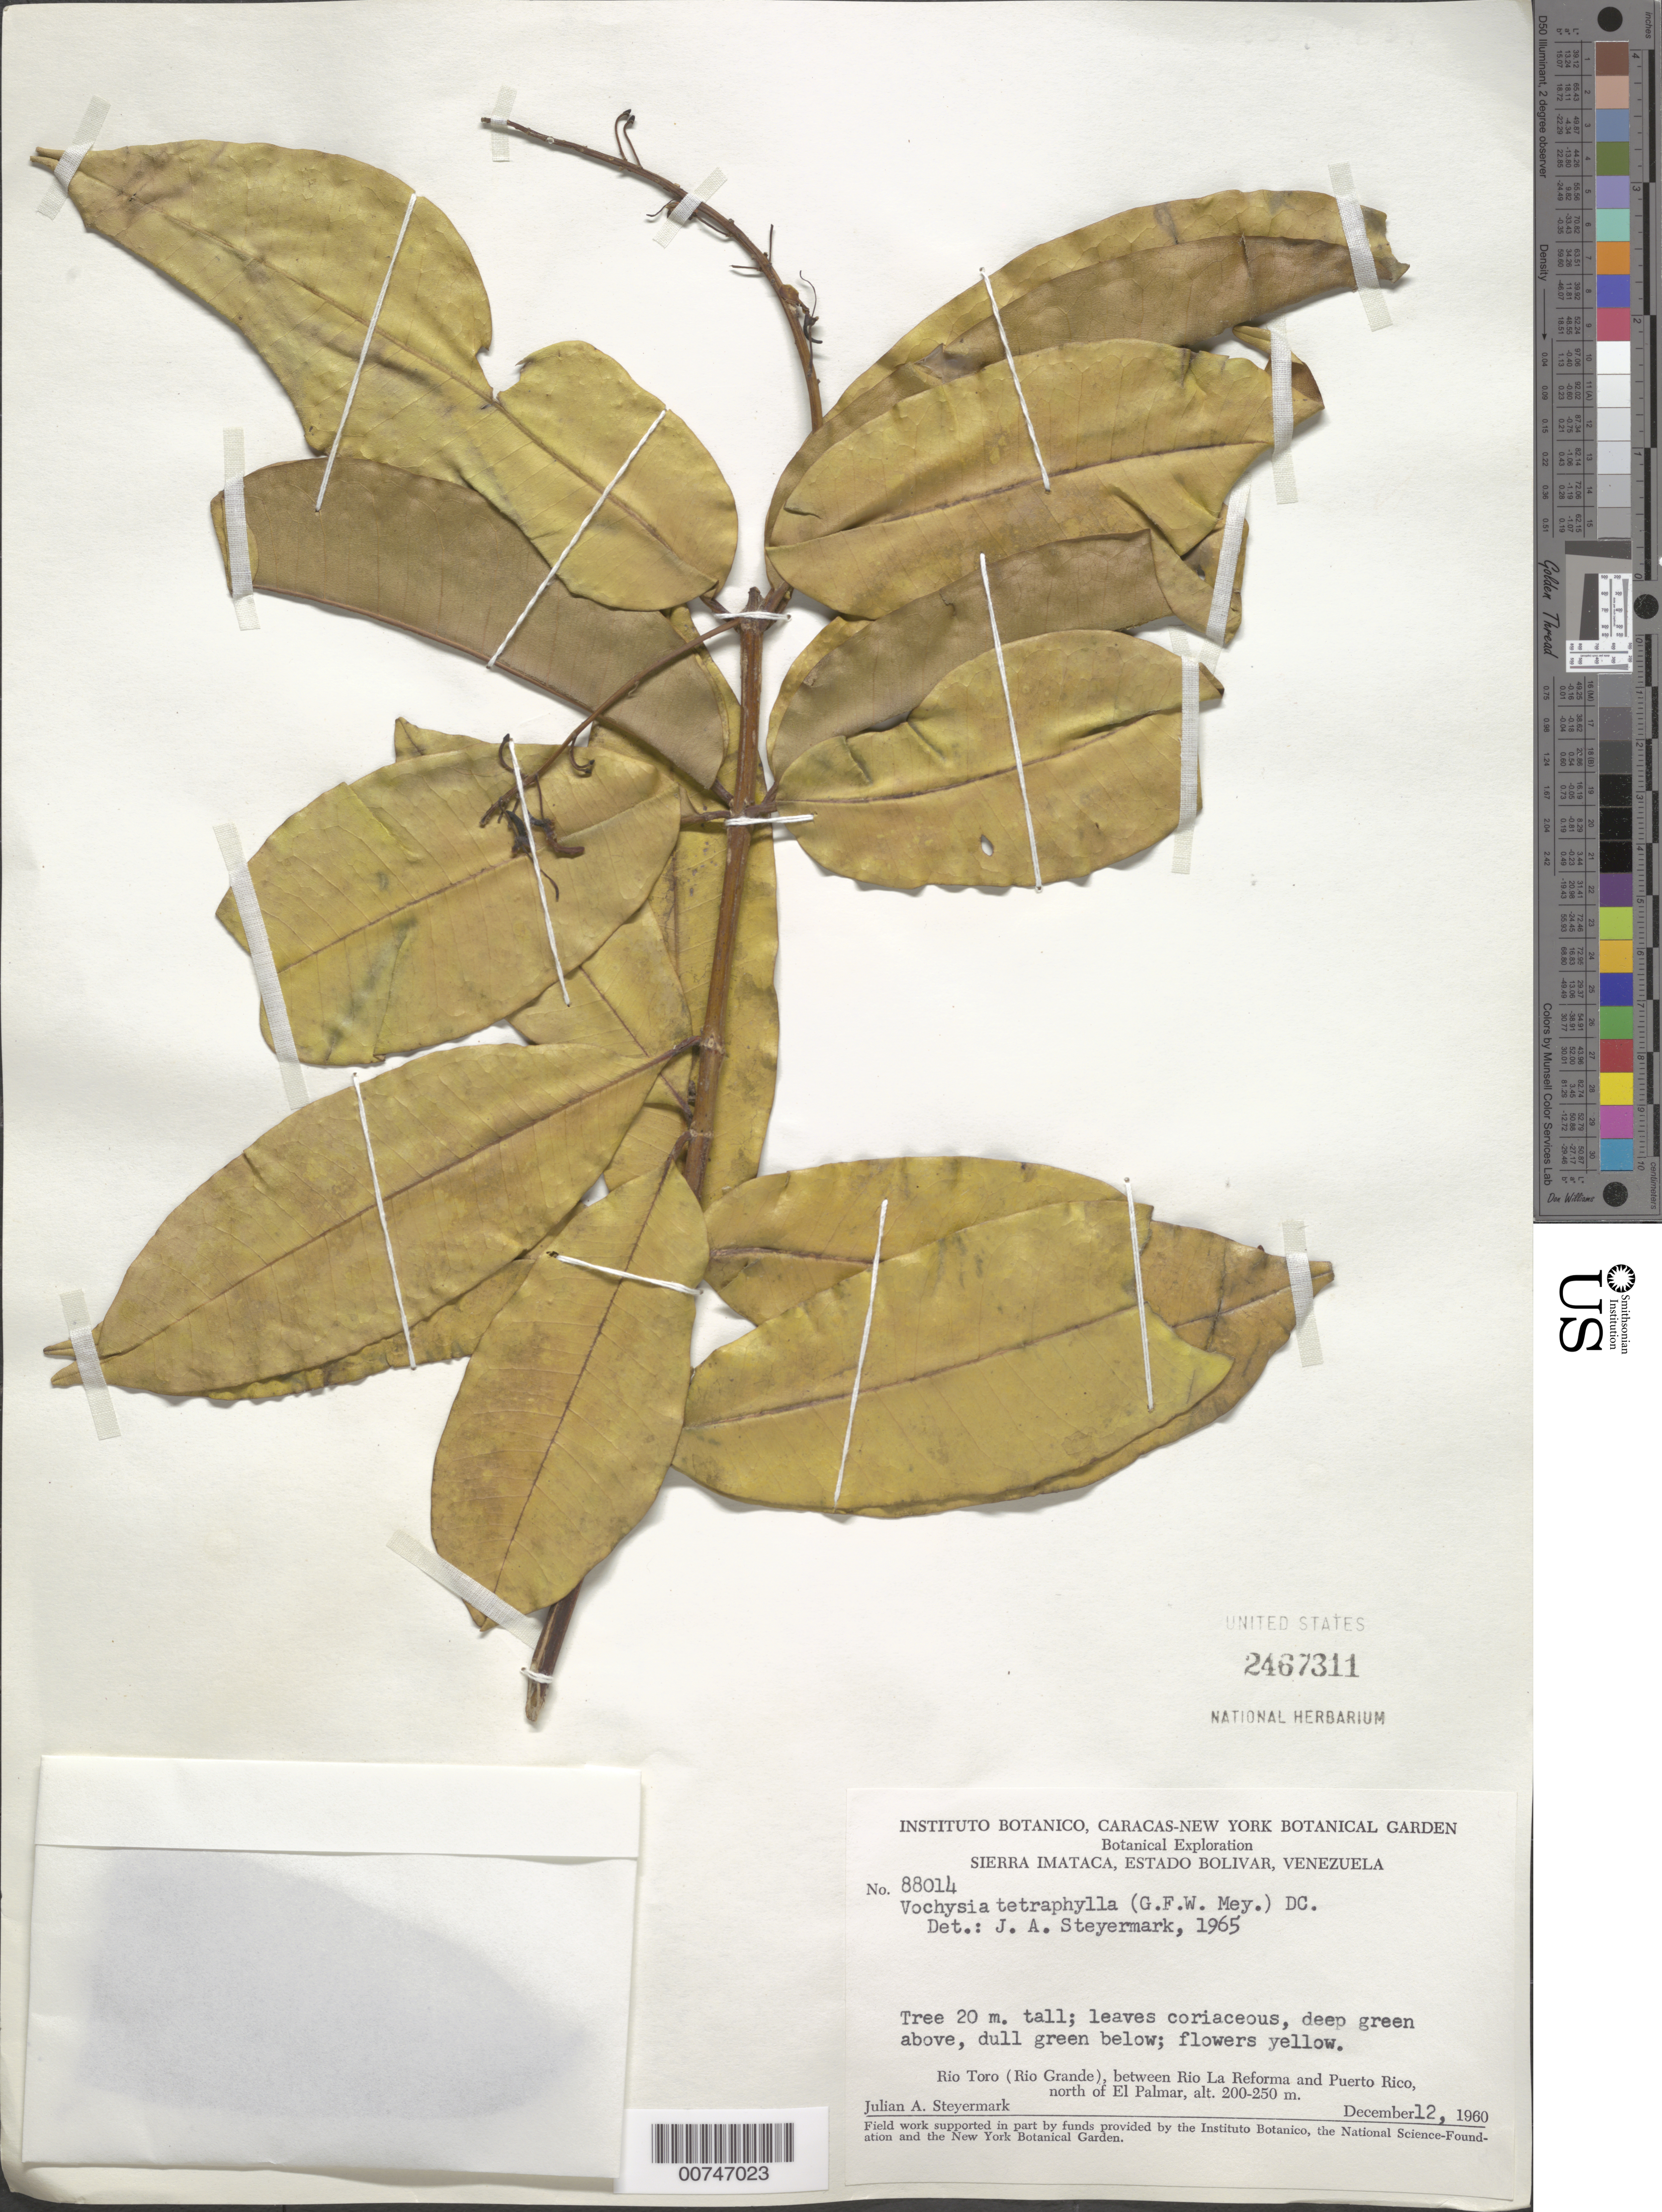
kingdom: Plantae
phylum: Tracheophyta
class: Magnoliopsida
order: Myrtales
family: Vochysiaceae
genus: Vochysia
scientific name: Vochysia tetraphylla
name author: (G. Mey.) DC.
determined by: Steyermark, Julian A., (VEN)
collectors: J. Steyermark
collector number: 88014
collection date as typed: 12-Dec-60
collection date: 1960-12-12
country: Venezuela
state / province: Bolívar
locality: Sierra Imataca; Cerro La Reforma, above junction with Río Reforma with Río Toro (Río Grande), between Río La Reforma and Puerto Rico, N of El Palmar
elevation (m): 200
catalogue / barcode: US 2467311